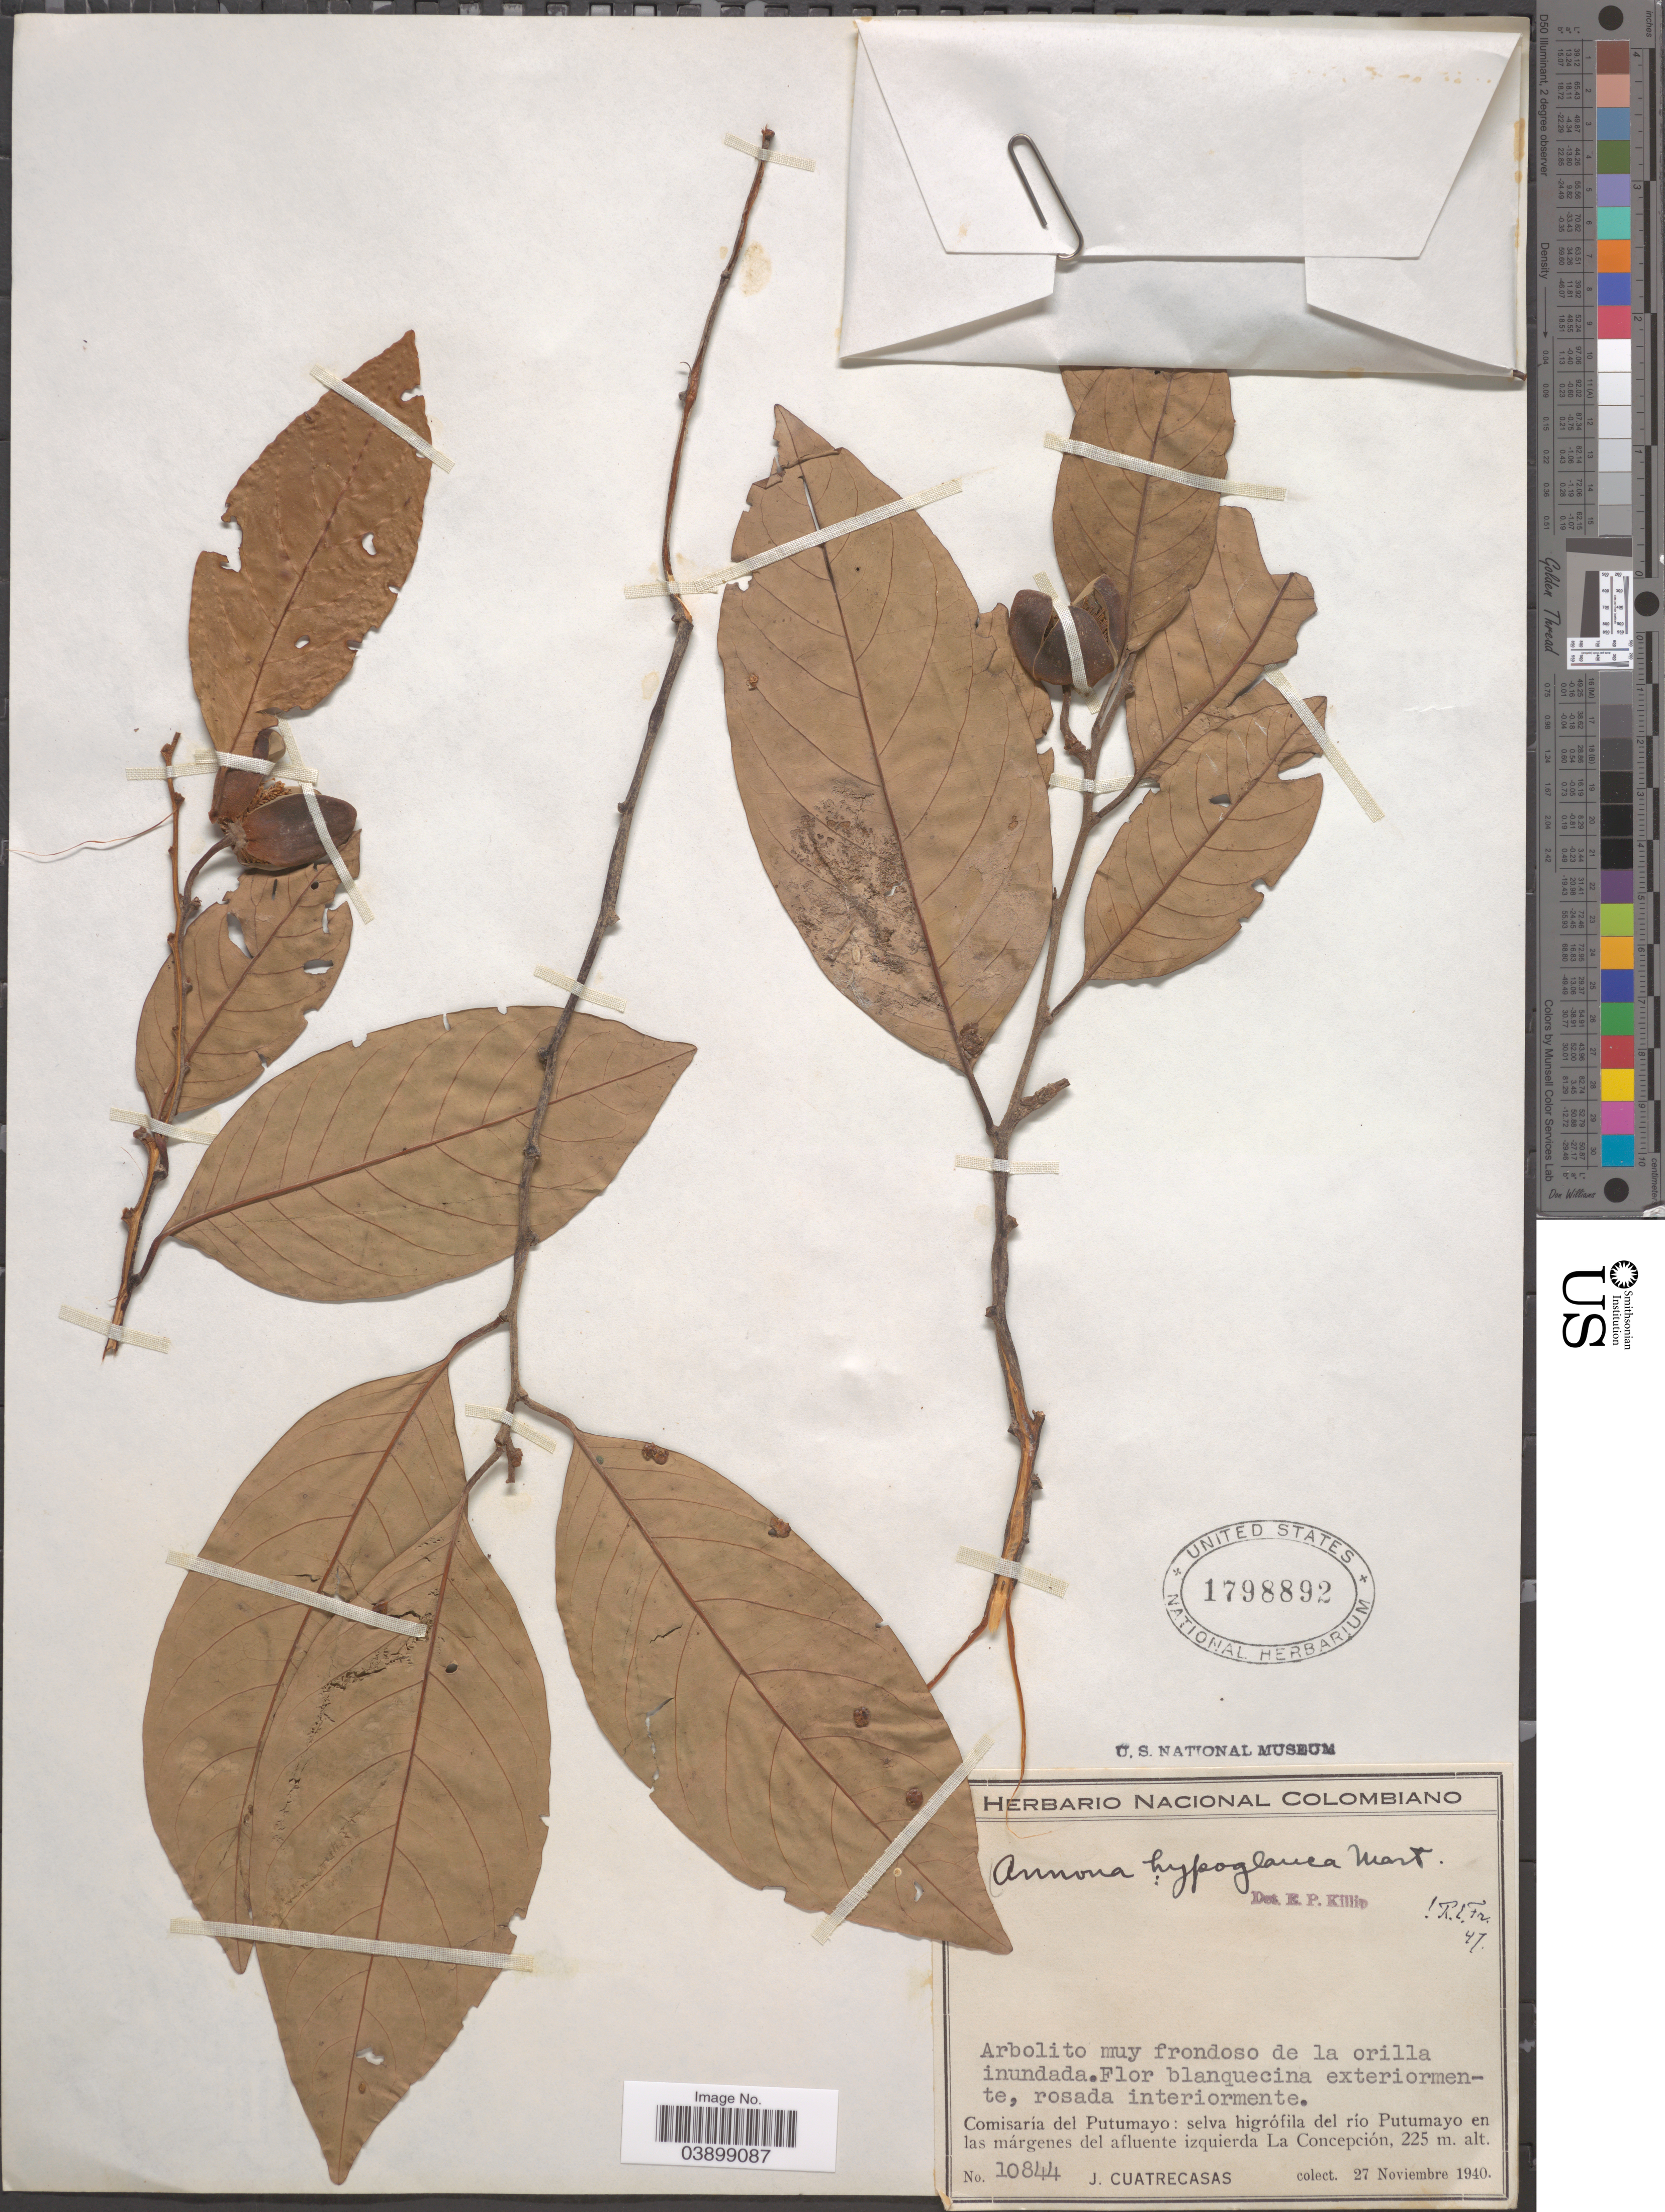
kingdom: Plantae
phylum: Tracheophyta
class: Magnoliopsida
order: Magnoliales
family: Annonaceae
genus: Annona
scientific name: Annona hypoglauca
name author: Mart.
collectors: J. Cuatrecasas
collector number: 10844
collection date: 1940-11-27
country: Colombia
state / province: Putumayo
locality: Comisaría del Putumayo: selva higrófila del río Putumayo en las márgenes del afluente izquierda La Concepción.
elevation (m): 225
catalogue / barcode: US 1798892